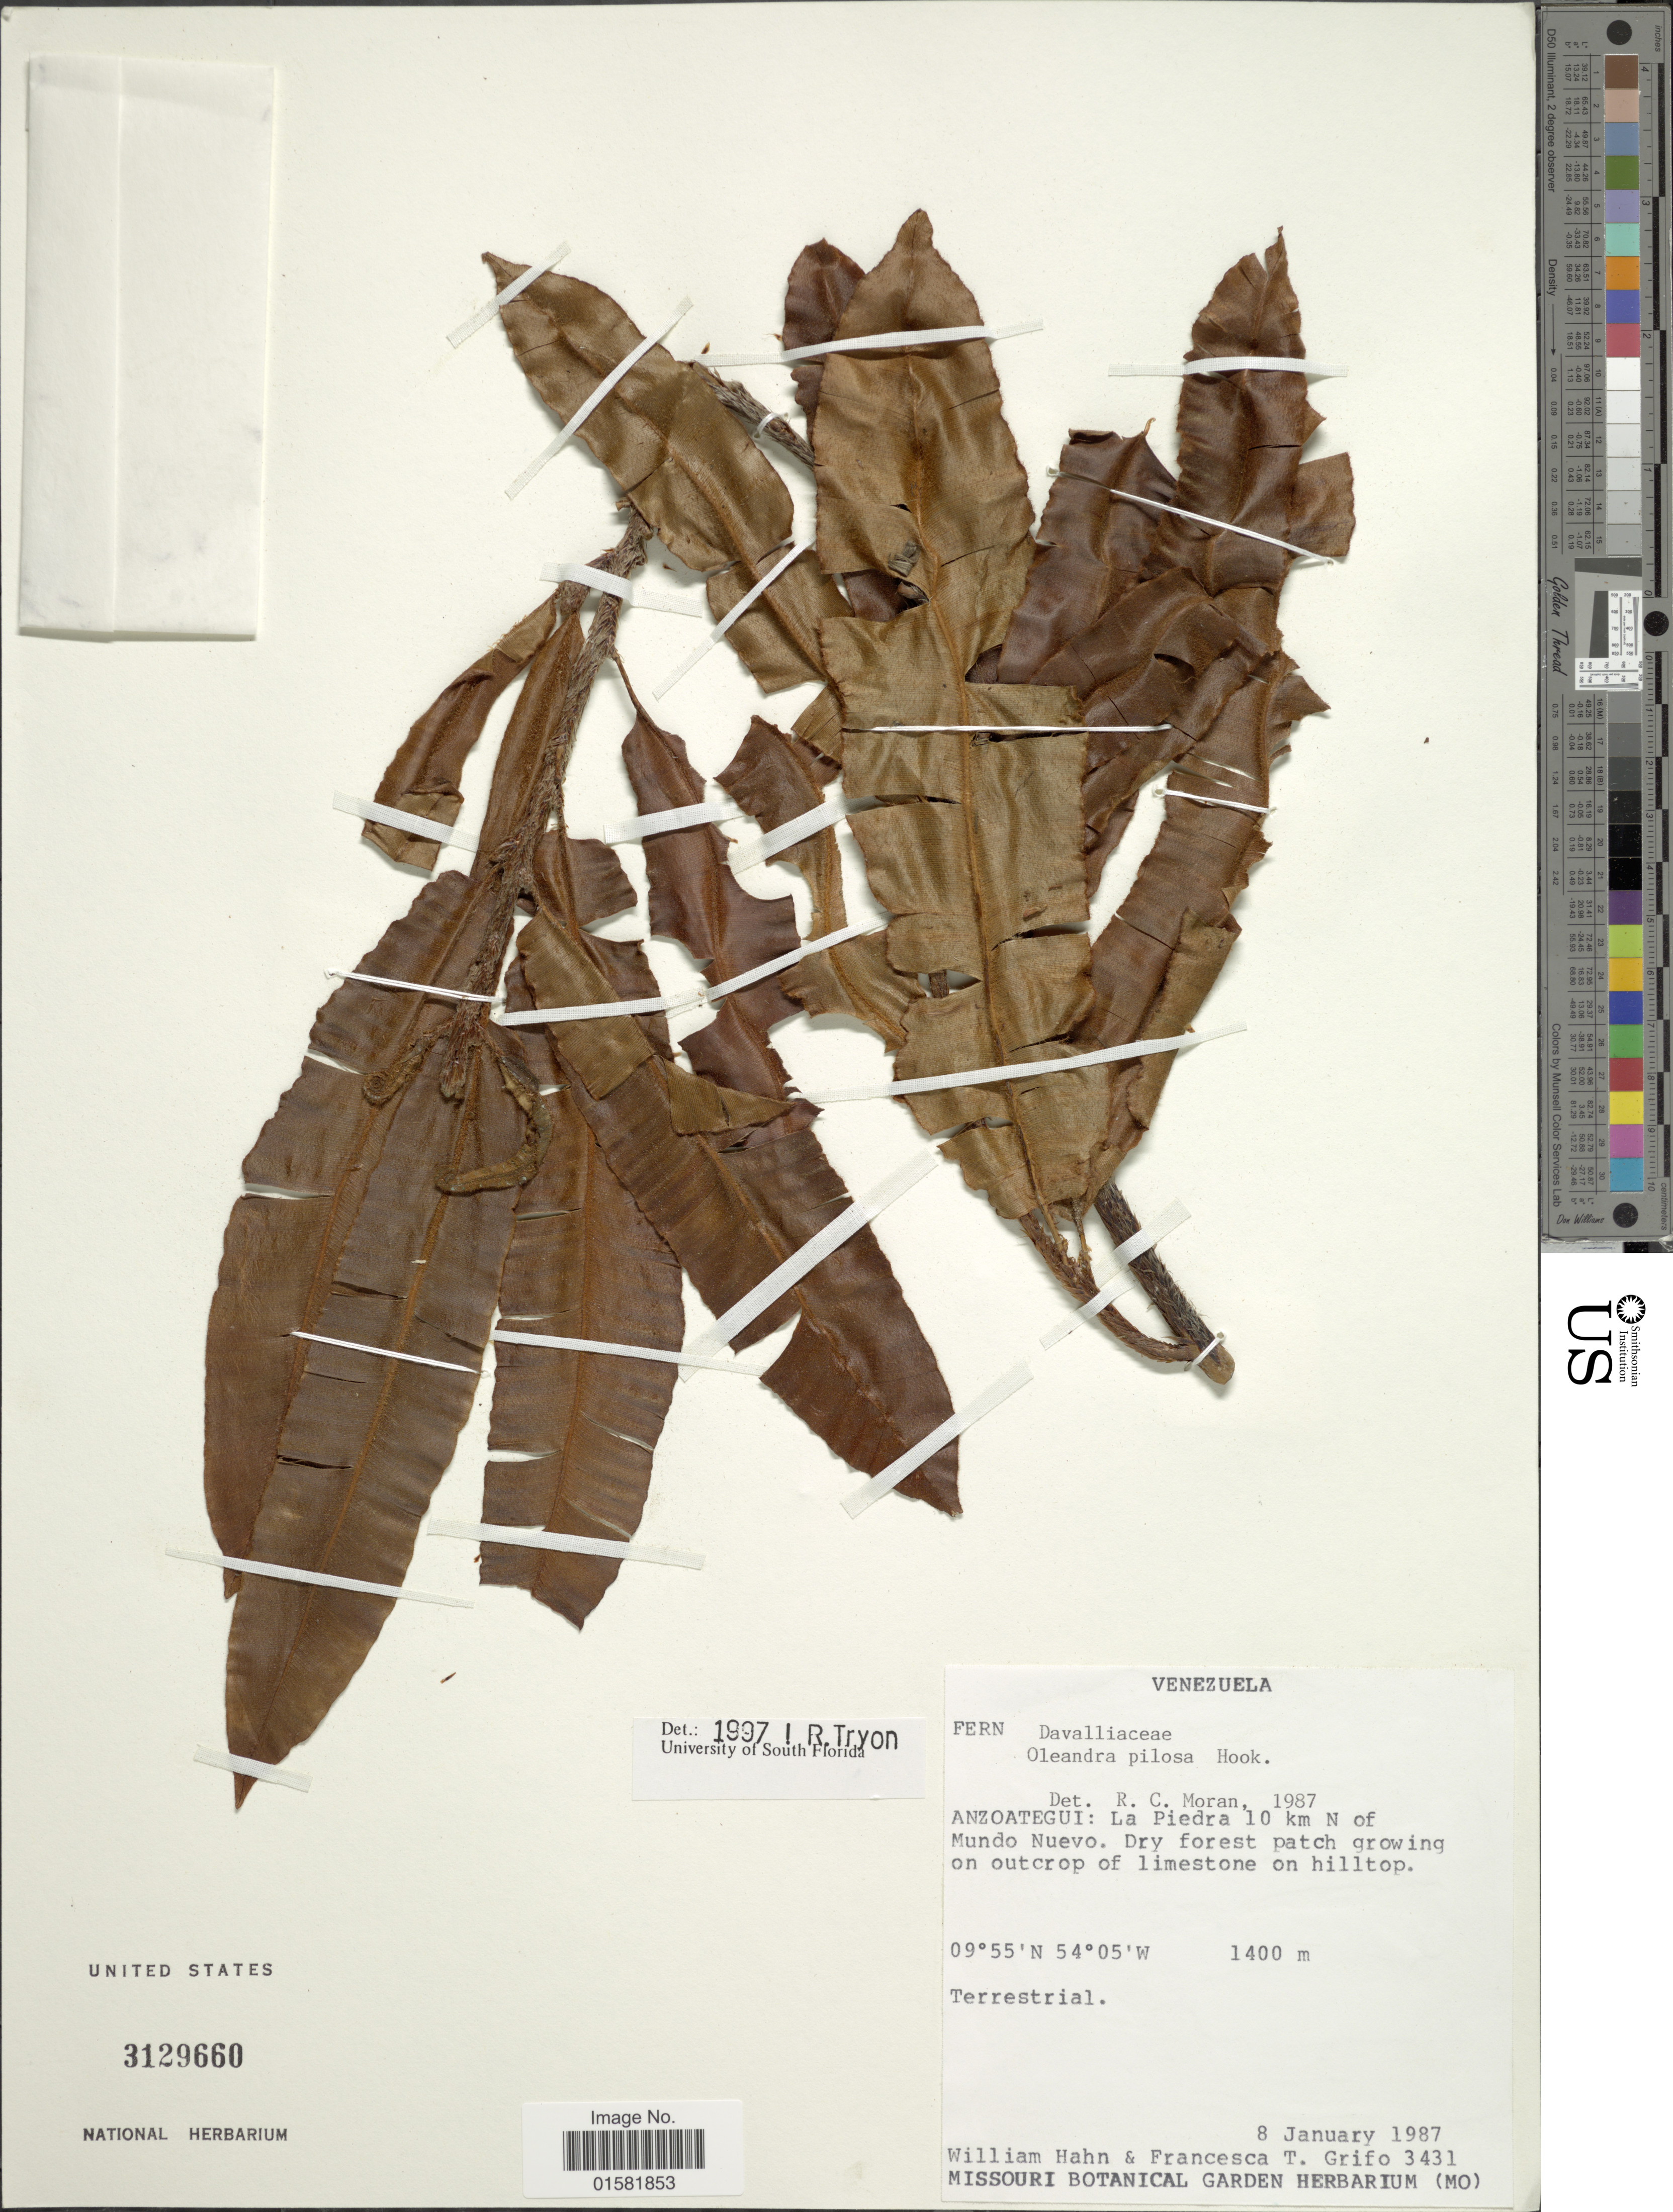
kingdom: Plantae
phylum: Tracheophyta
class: Polypodiopsida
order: Polypodiales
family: Oleandraceae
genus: Oleandra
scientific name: Oleandra pilosa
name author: Hook.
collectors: W. J. Hahn & F. Grifo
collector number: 3431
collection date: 1987-01-08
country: Venezuela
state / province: Anzoategui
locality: Venezuela, Anzoategui: La Piedra 10 km N of Mundo Nuevo.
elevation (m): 1400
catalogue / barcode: US 3129660